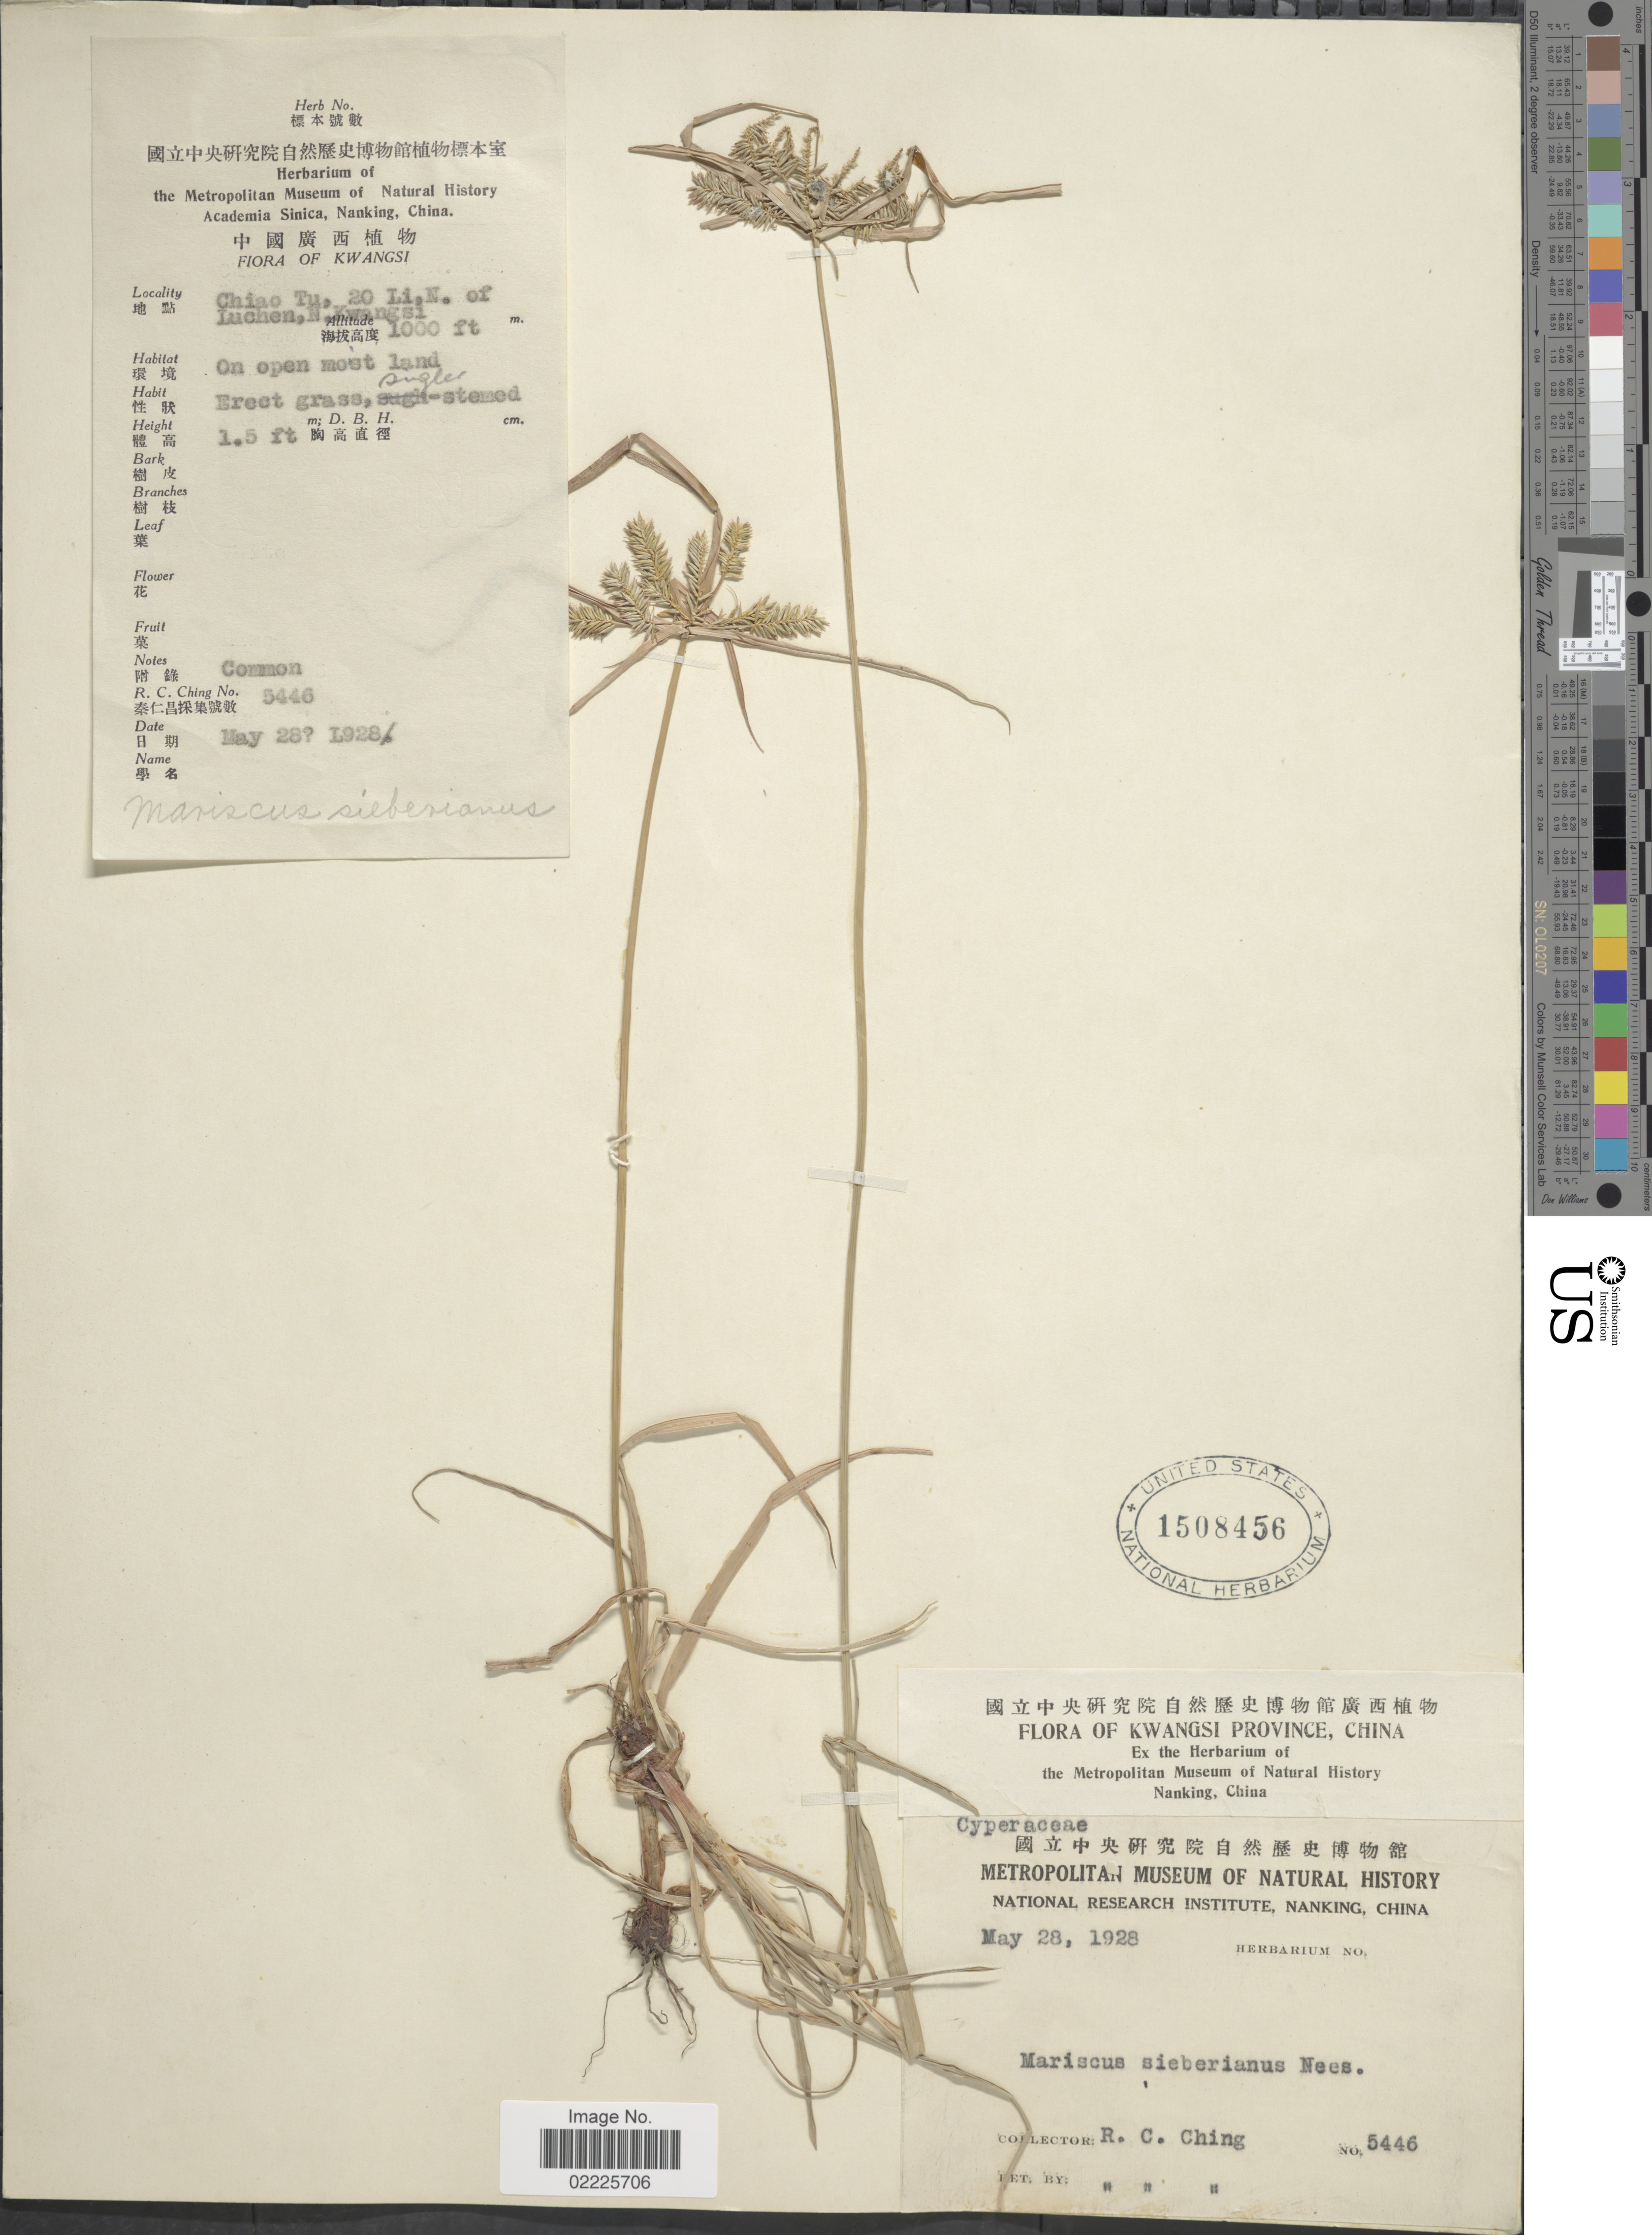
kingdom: Plantae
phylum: Tracheophyta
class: Liliopsida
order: Poales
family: Cyperaceae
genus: Cyperus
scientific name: Cyperus cyperoides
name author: (L.) Kuntze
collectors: R. C. Ching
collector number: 5446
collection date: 1928-05-28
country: China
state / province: Guangxi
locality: Kwangsi Province, on open moist land, Chiao Tu, 20 Li. N. of Luchen, N. Kwangsi.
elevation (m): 305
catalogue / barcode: US 1508456